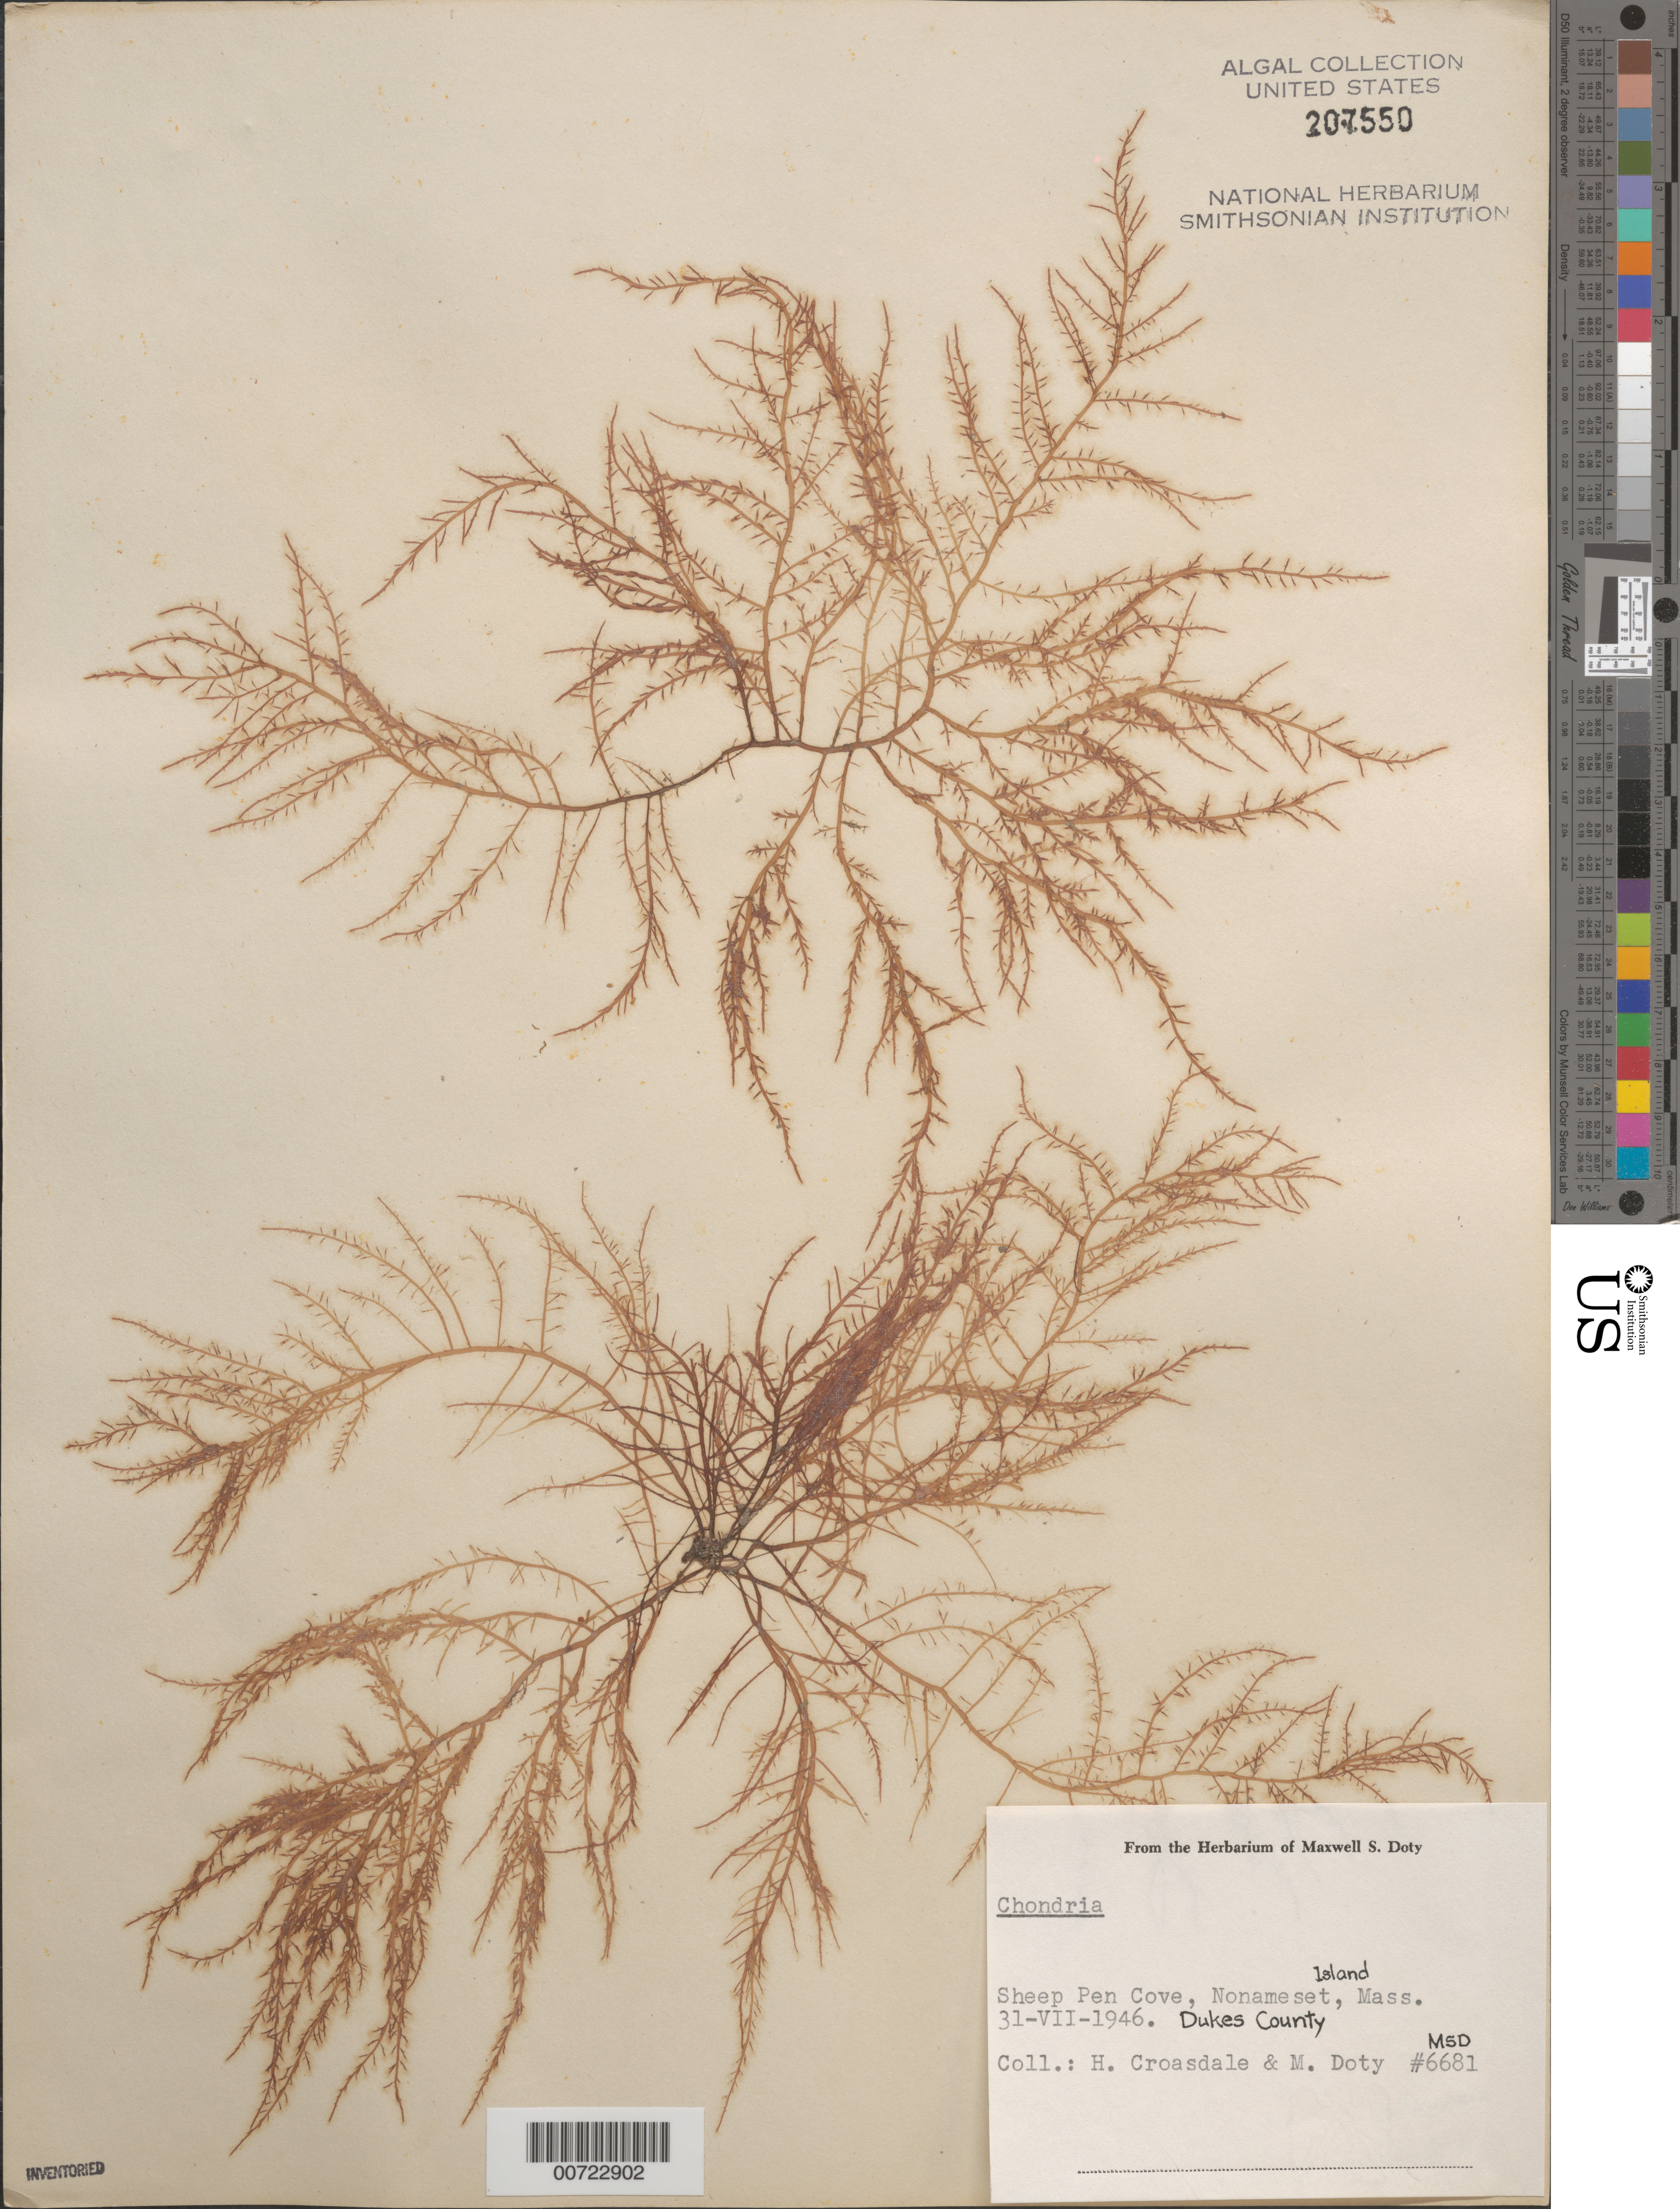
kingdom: Plantae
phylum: Rhodophyta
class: Florideophyceae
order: Ceramiales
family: Rhodomelaceae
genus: Chondria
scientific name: Chondria sp.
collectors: H. T. Croasdale & M. S. Doty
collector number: MSD 6681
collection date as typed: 31 Jul 1946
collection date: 1946-07-31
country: United States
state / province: Massachusetts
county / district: Dukes County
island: Nonamesset Island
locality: Sheep Pen Cove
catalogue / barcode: US 207550